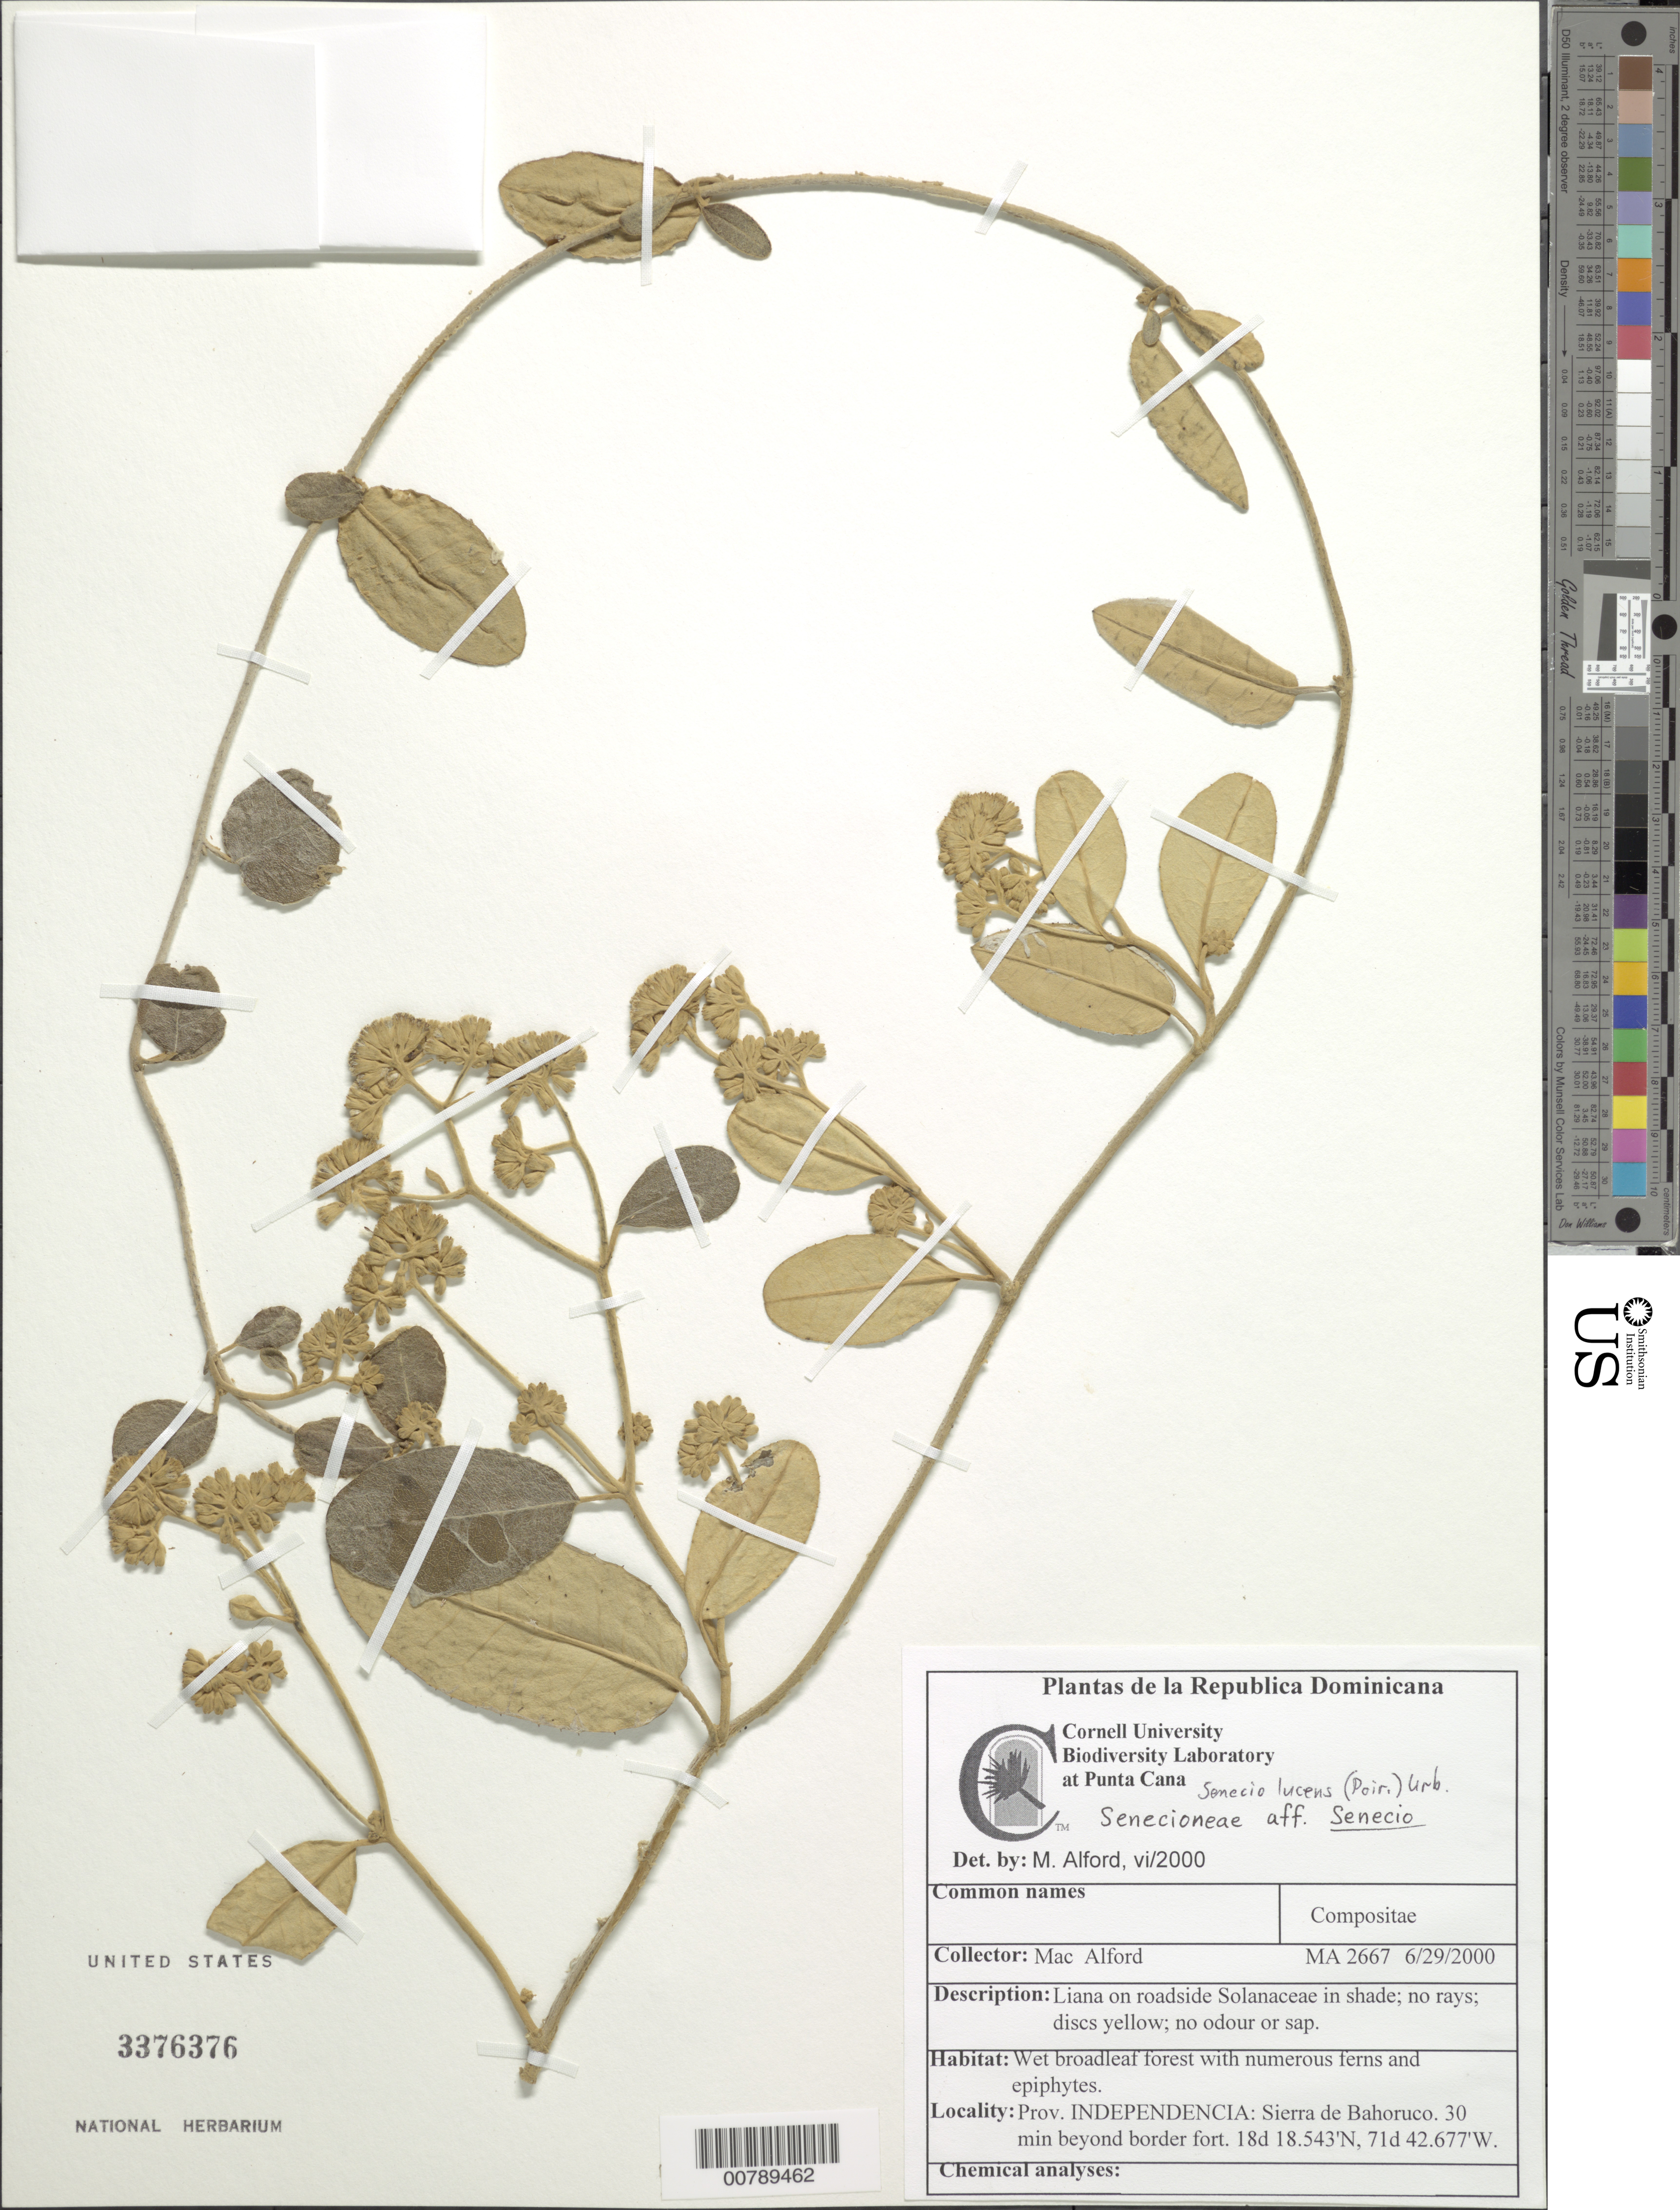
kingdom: Plantae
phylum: Tracheophyta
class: Magnoliopsida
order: Asterales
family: Asteraceae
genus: Senecio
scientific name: Senecio lucens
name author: (Poir.) Urban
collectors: M. Alford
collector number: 2667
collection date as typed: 29 Jun 2000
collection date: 2000-06-29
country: Dominican Republic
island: Hispaniola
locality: Prov. Independencia: Sierra de Bahoruco, 30 minutes beyond border fort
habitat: Wet broadleaf forest with numerous ferns and epiphytes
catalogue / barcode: US 3376376